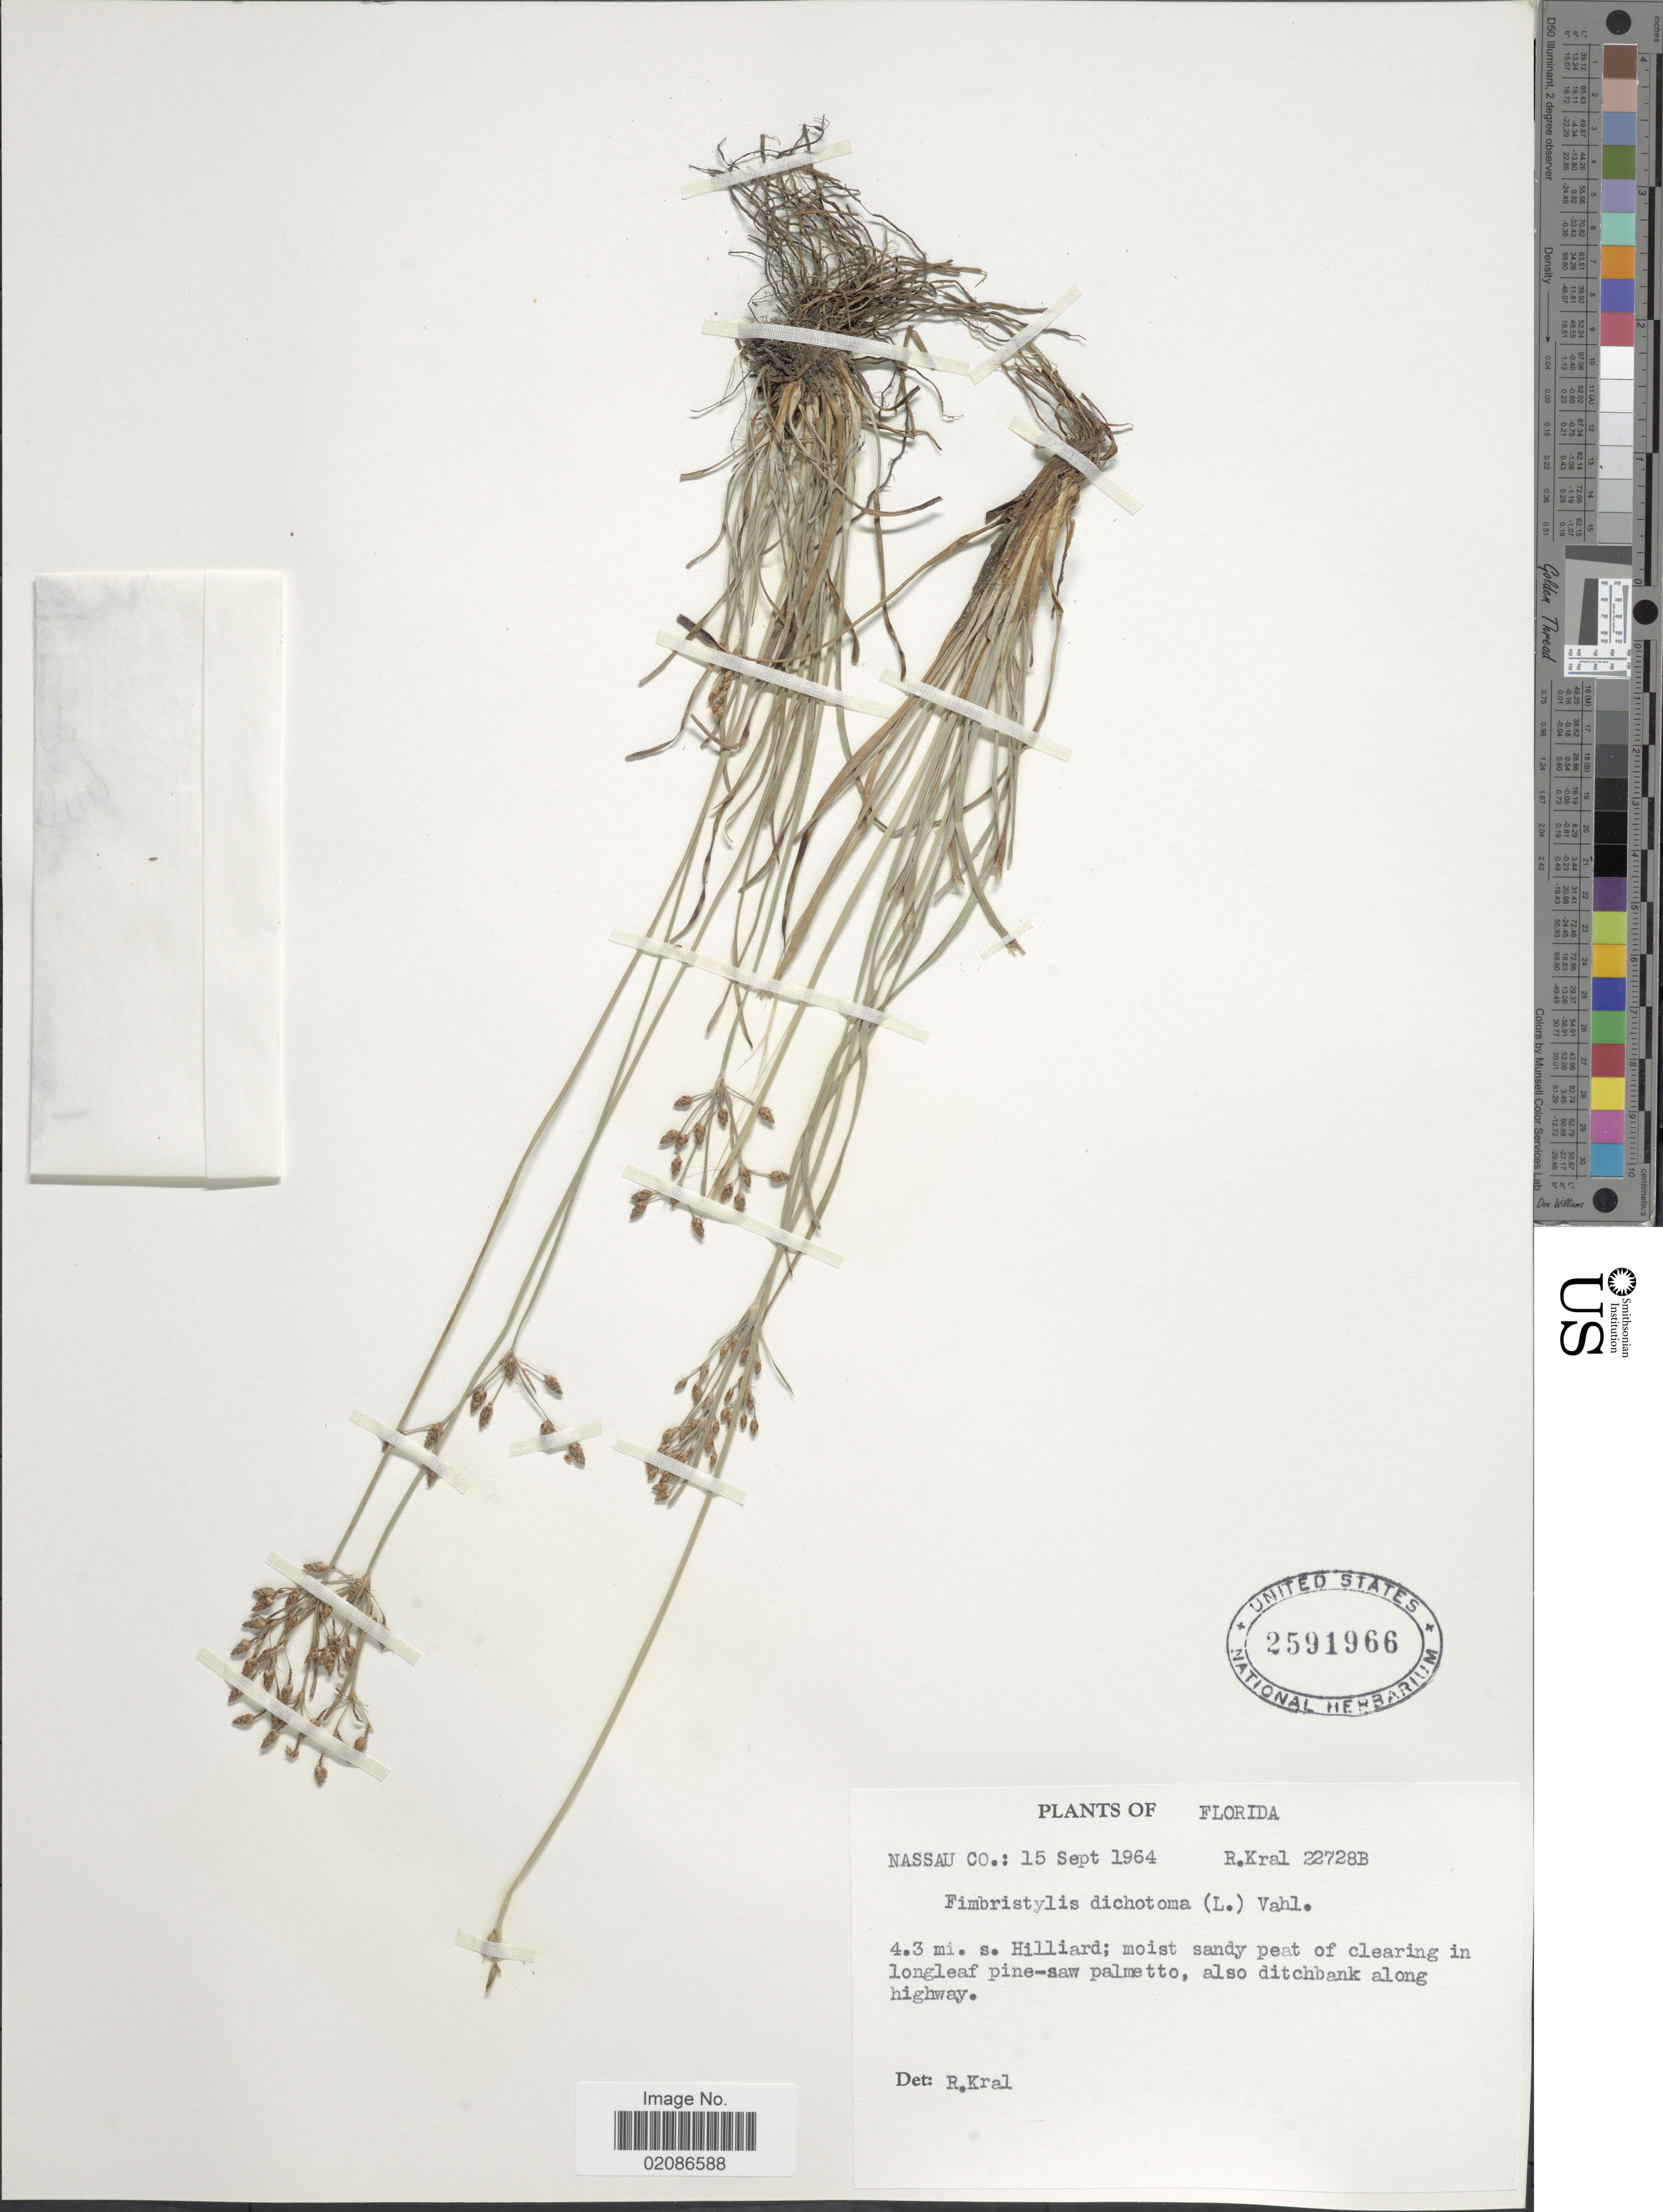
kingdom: Plantae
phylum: Tracheophyta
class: Liliopsida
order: Poales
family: Cyperaceae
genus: Fimbristylis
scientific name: Fimbristylis dichotoma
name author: (L.) Vahl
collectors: R. Kral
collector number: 22728B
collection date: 1964-09-15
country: United States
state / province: Florida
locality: Nassau Co; 4.3 mi. s. Hilliard; moist sandy peat of clearing in longleaf pine-saw palmetto, also ditchbank along highway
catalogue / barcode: US 2591966